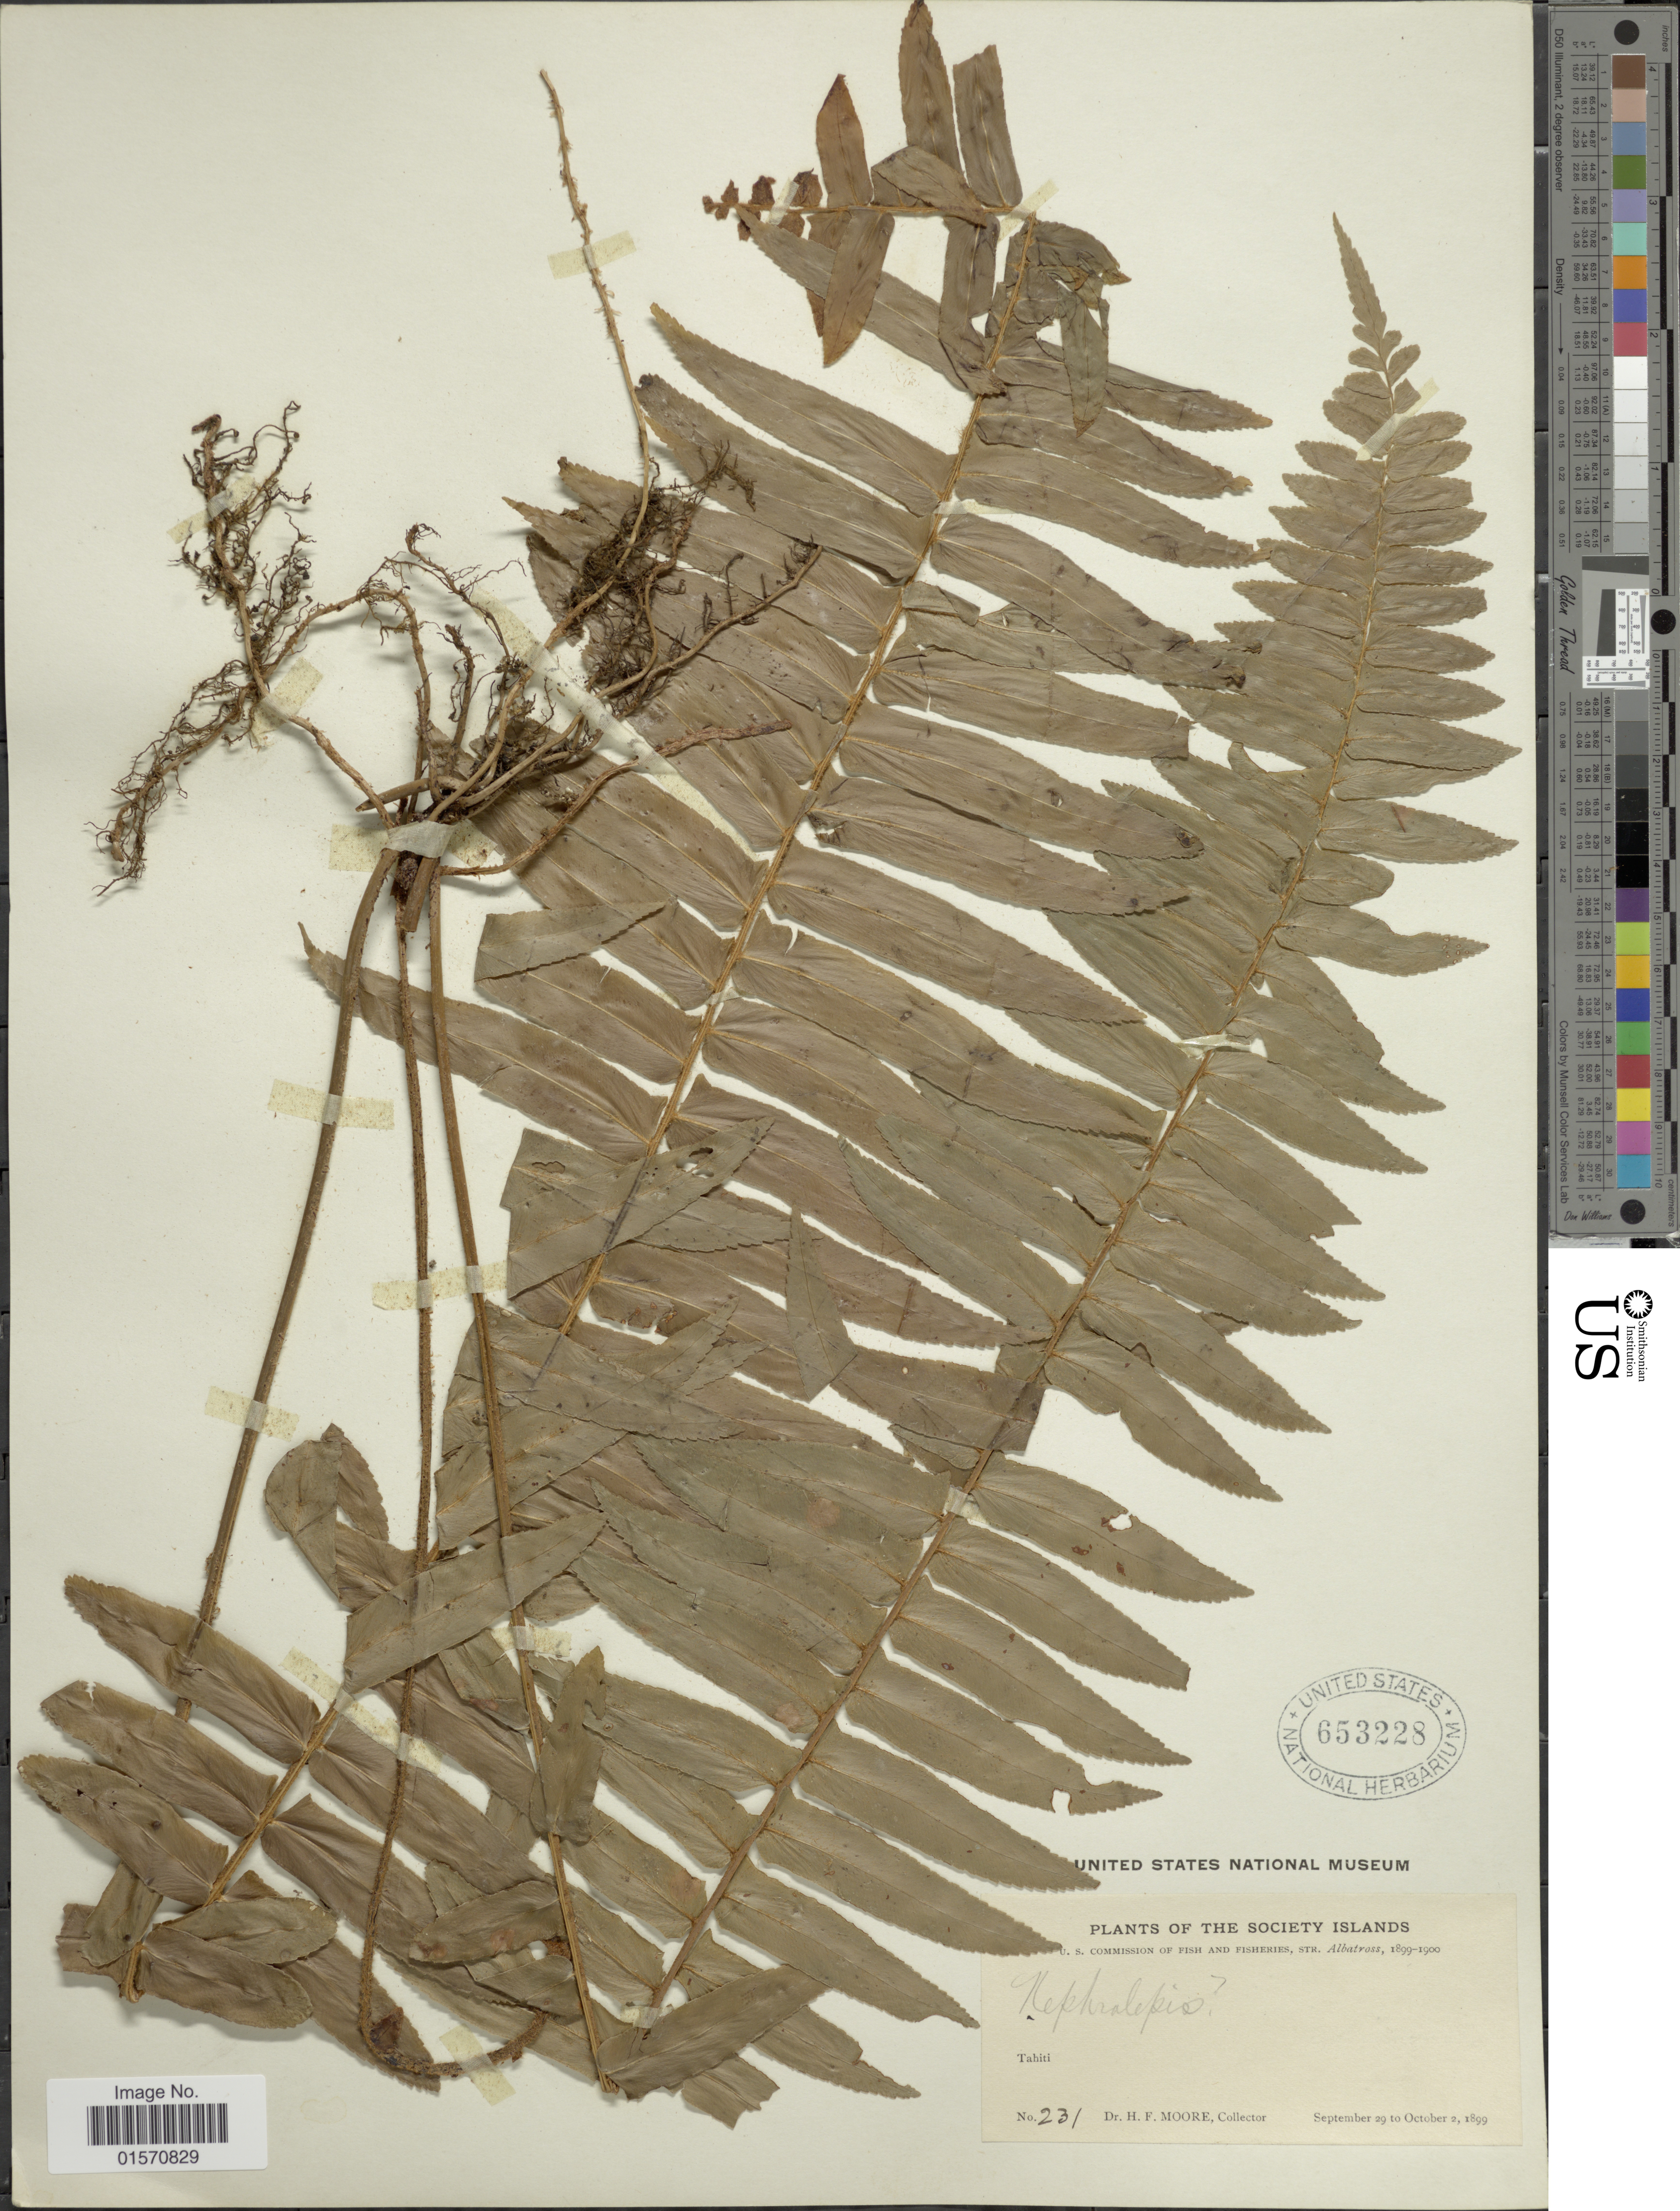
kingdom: Plantae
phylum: Tracheophyta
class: Polypodiopsida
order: Polypodiales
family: Nephrolepidaceae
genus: Nephrolepis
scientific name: Nephrolepis biserrata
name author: (Sw.) Schott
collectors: D. Moore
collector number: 231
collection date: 1899-09-19/1899-10-02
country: French Polynesia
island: Tahiti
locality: Society Islands. Tahiti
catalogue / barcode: US 653228